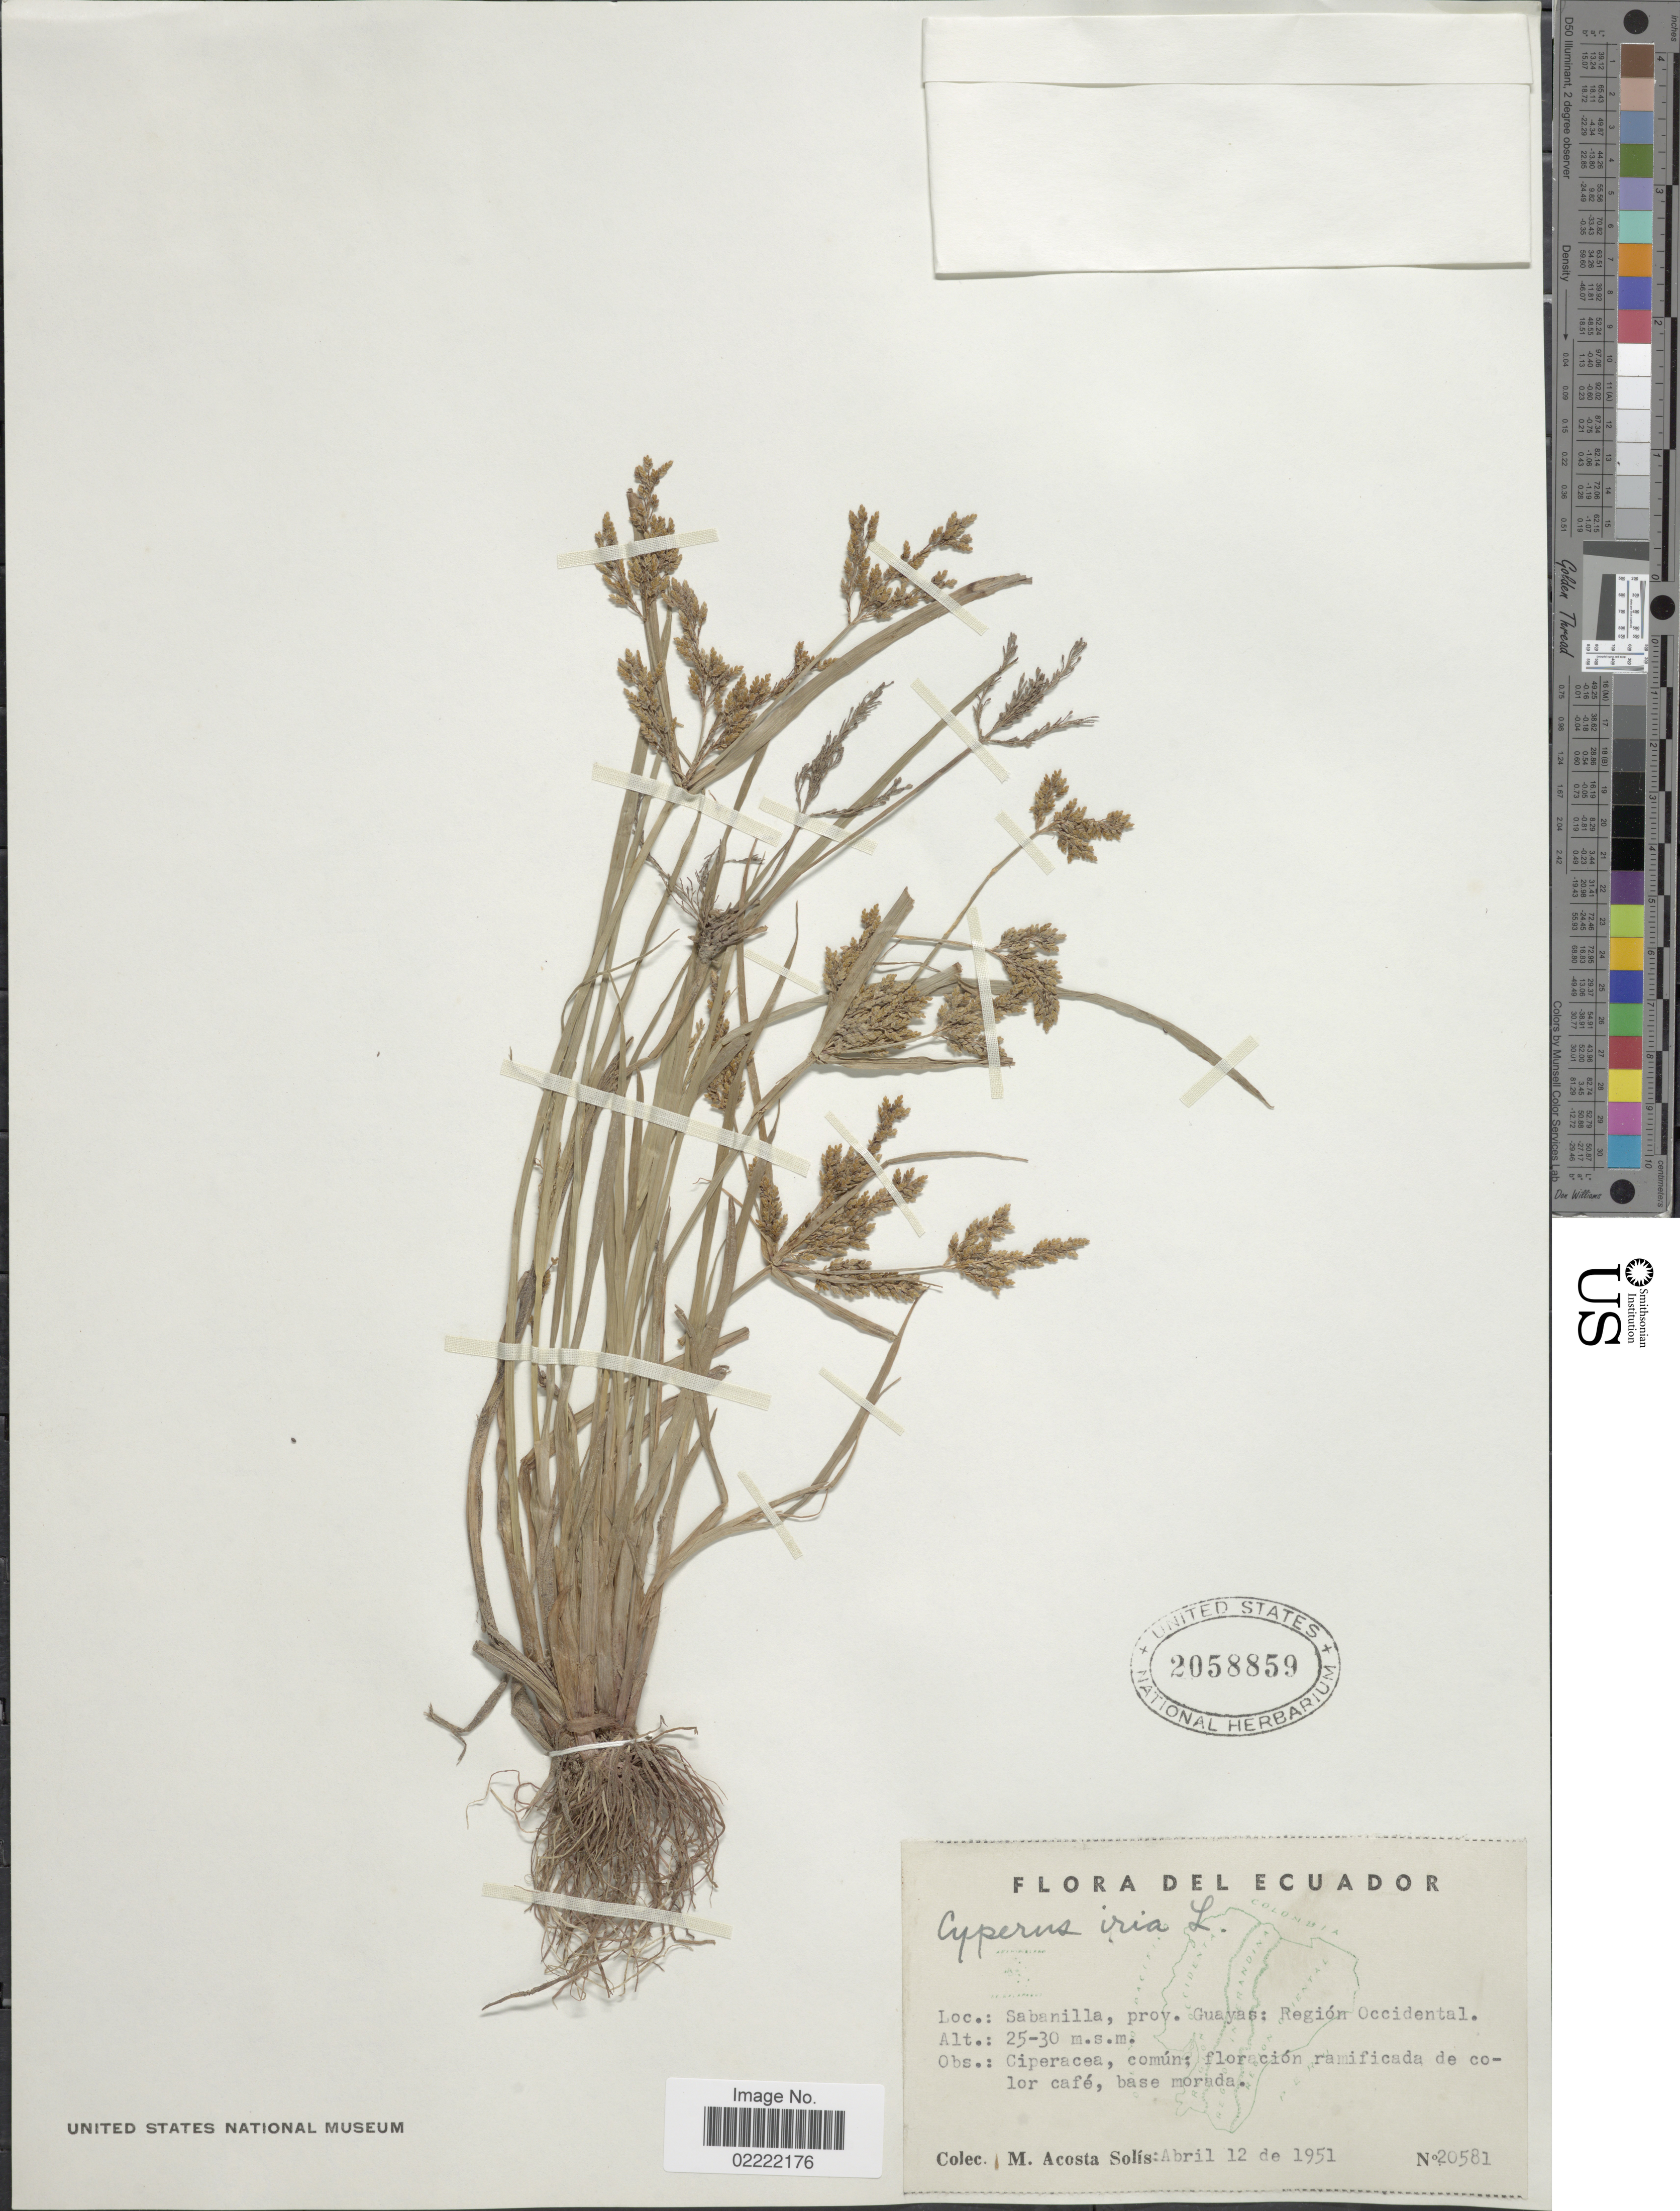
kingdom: Plantae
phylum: Tracheophyta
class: Liliopsida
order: Poales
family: Cyperaceae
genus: Cyperus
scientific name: Cyperus iria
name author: L.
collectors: M. Acosta Solis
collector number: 20581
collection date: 1951-04-12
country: Ecuador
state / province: Guayas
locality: Sabanilla, prov. Guayas; Región Occidental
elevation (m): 25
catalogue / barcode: US 2058859